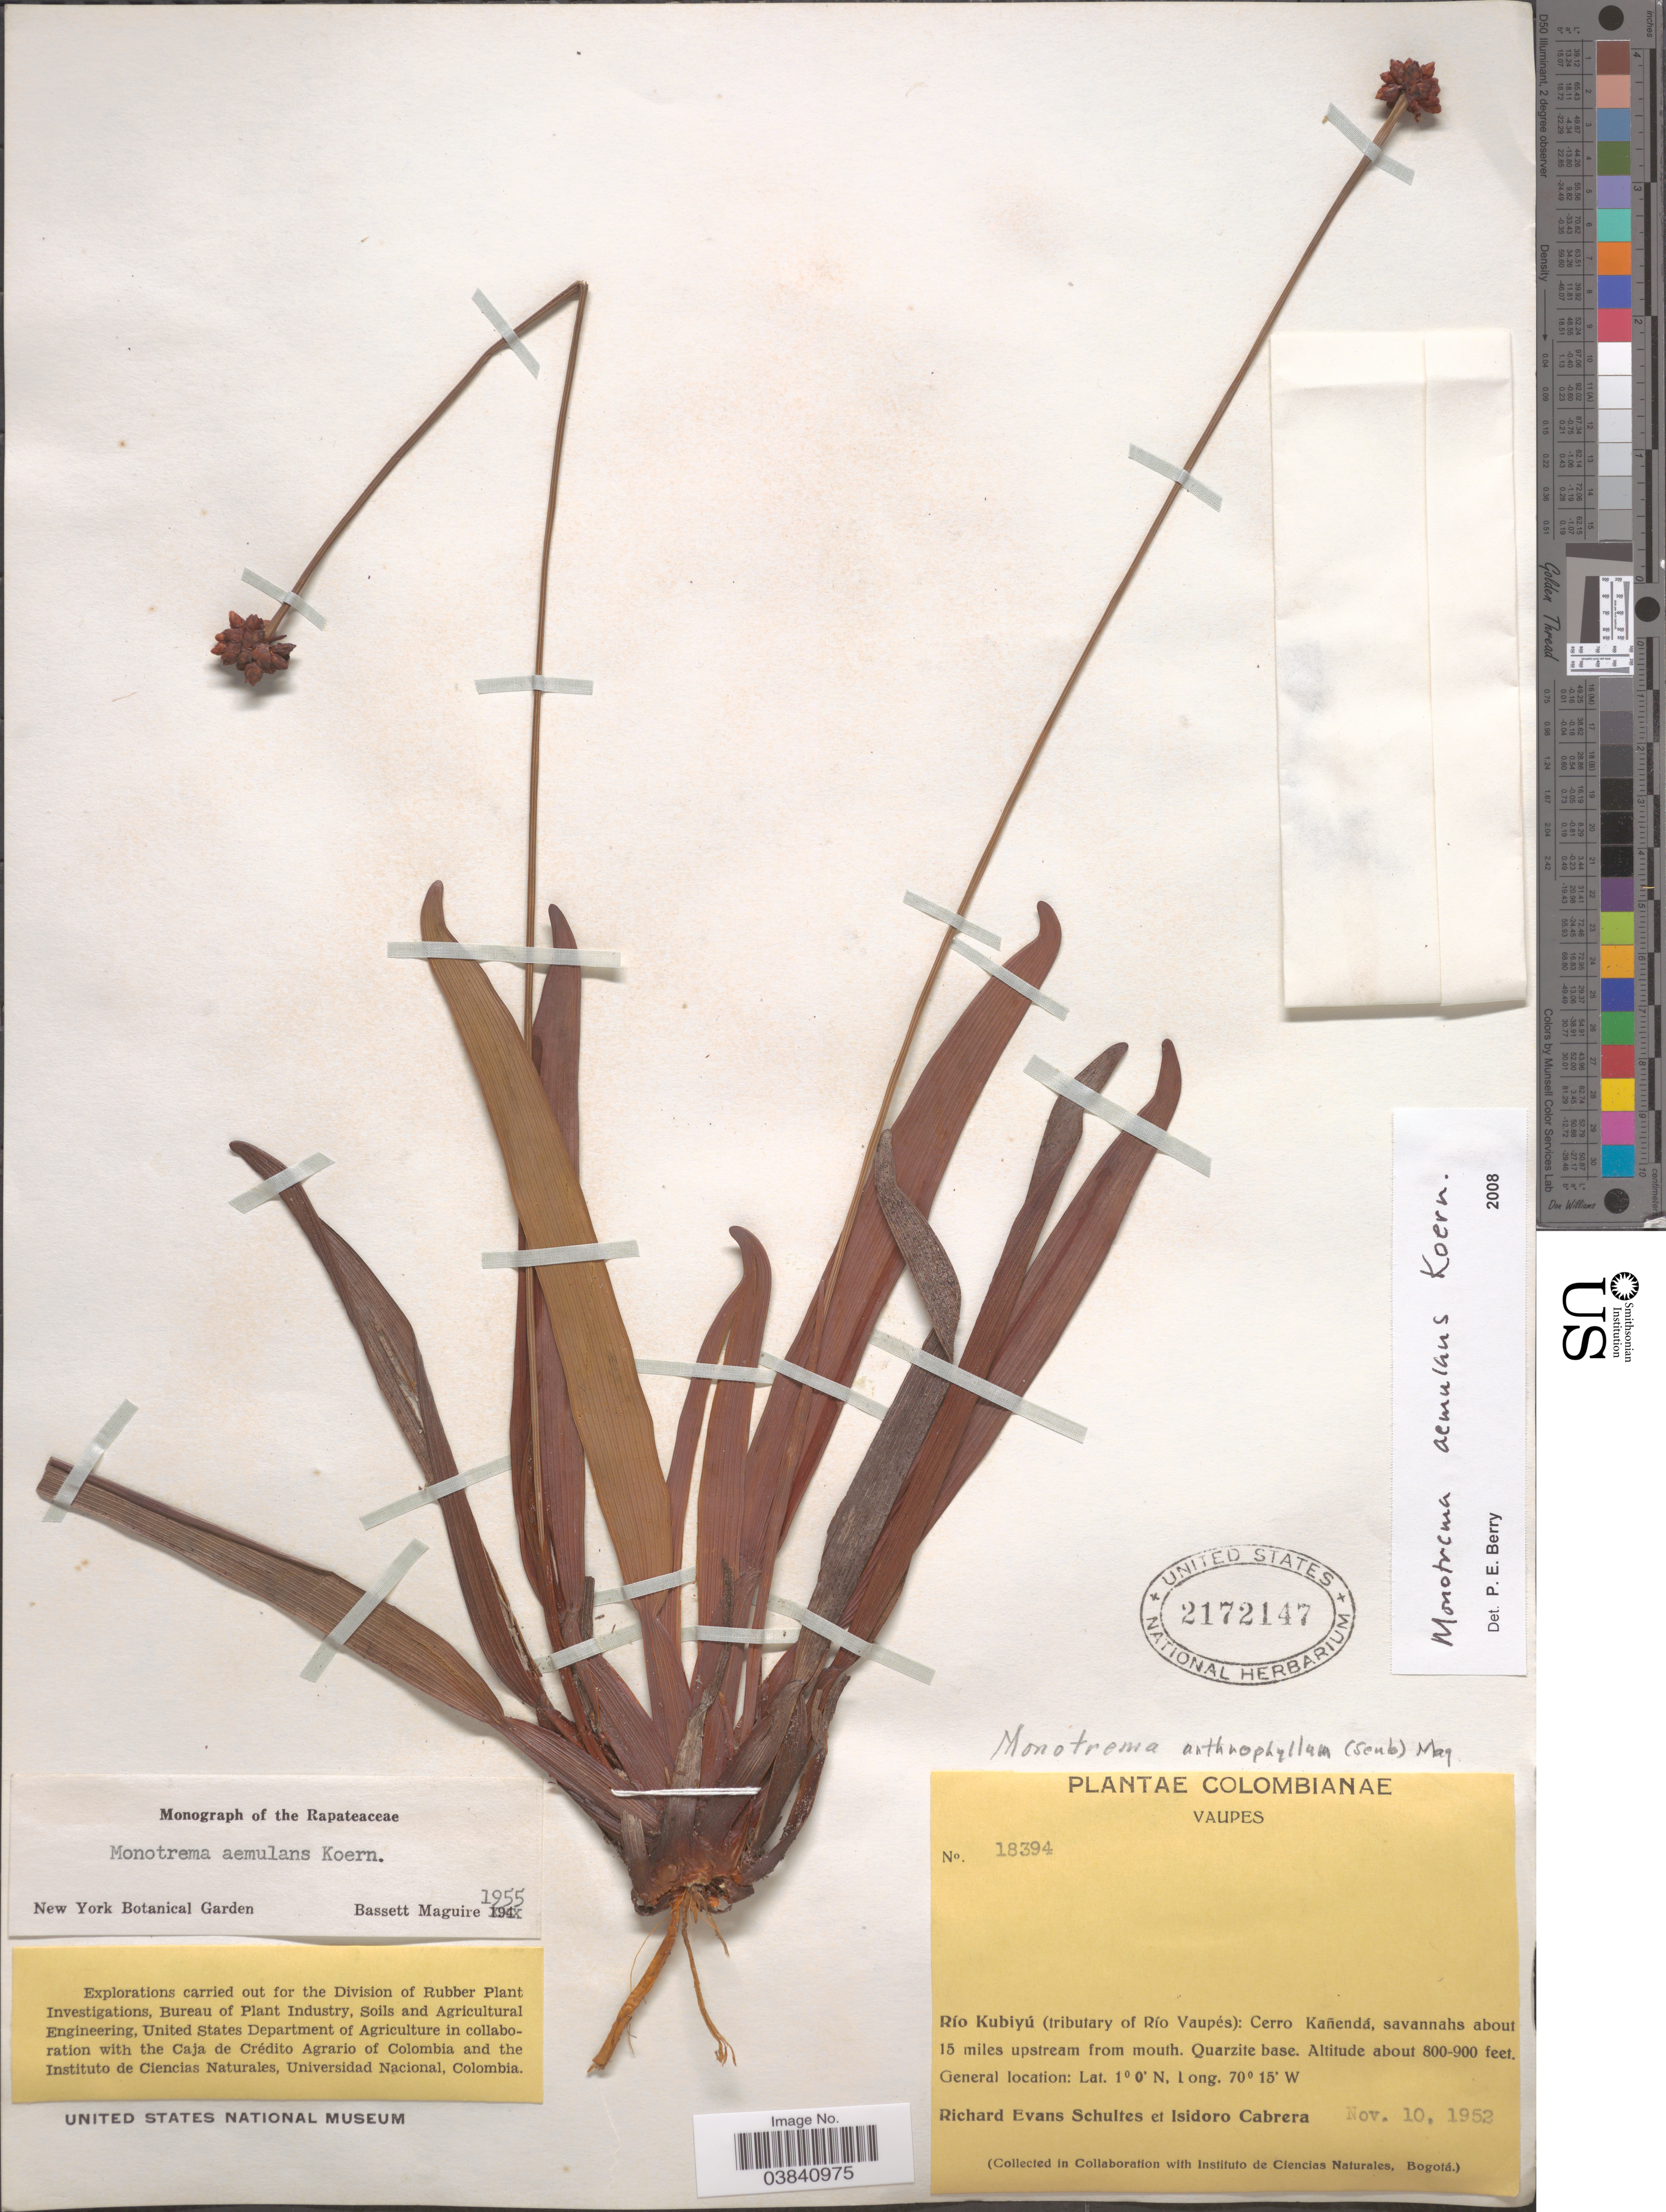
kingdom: Plantae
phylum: Tracheophyta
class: Liliopsida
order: Poales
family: Rapateaceae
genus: Monotrema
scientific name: Monotrema aemulans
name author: Körn.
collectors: R. E. Schultes & I. Cabrera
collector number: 18394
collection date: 1952-11-10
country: Colombia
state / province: Vaupés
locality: Río Kubiyú (tributary of Río Vaupés): Cerro Kañendá, savannahs about 15 miles upstream from mouth. Quarzite base.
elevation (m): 244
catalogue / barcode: US 2172147